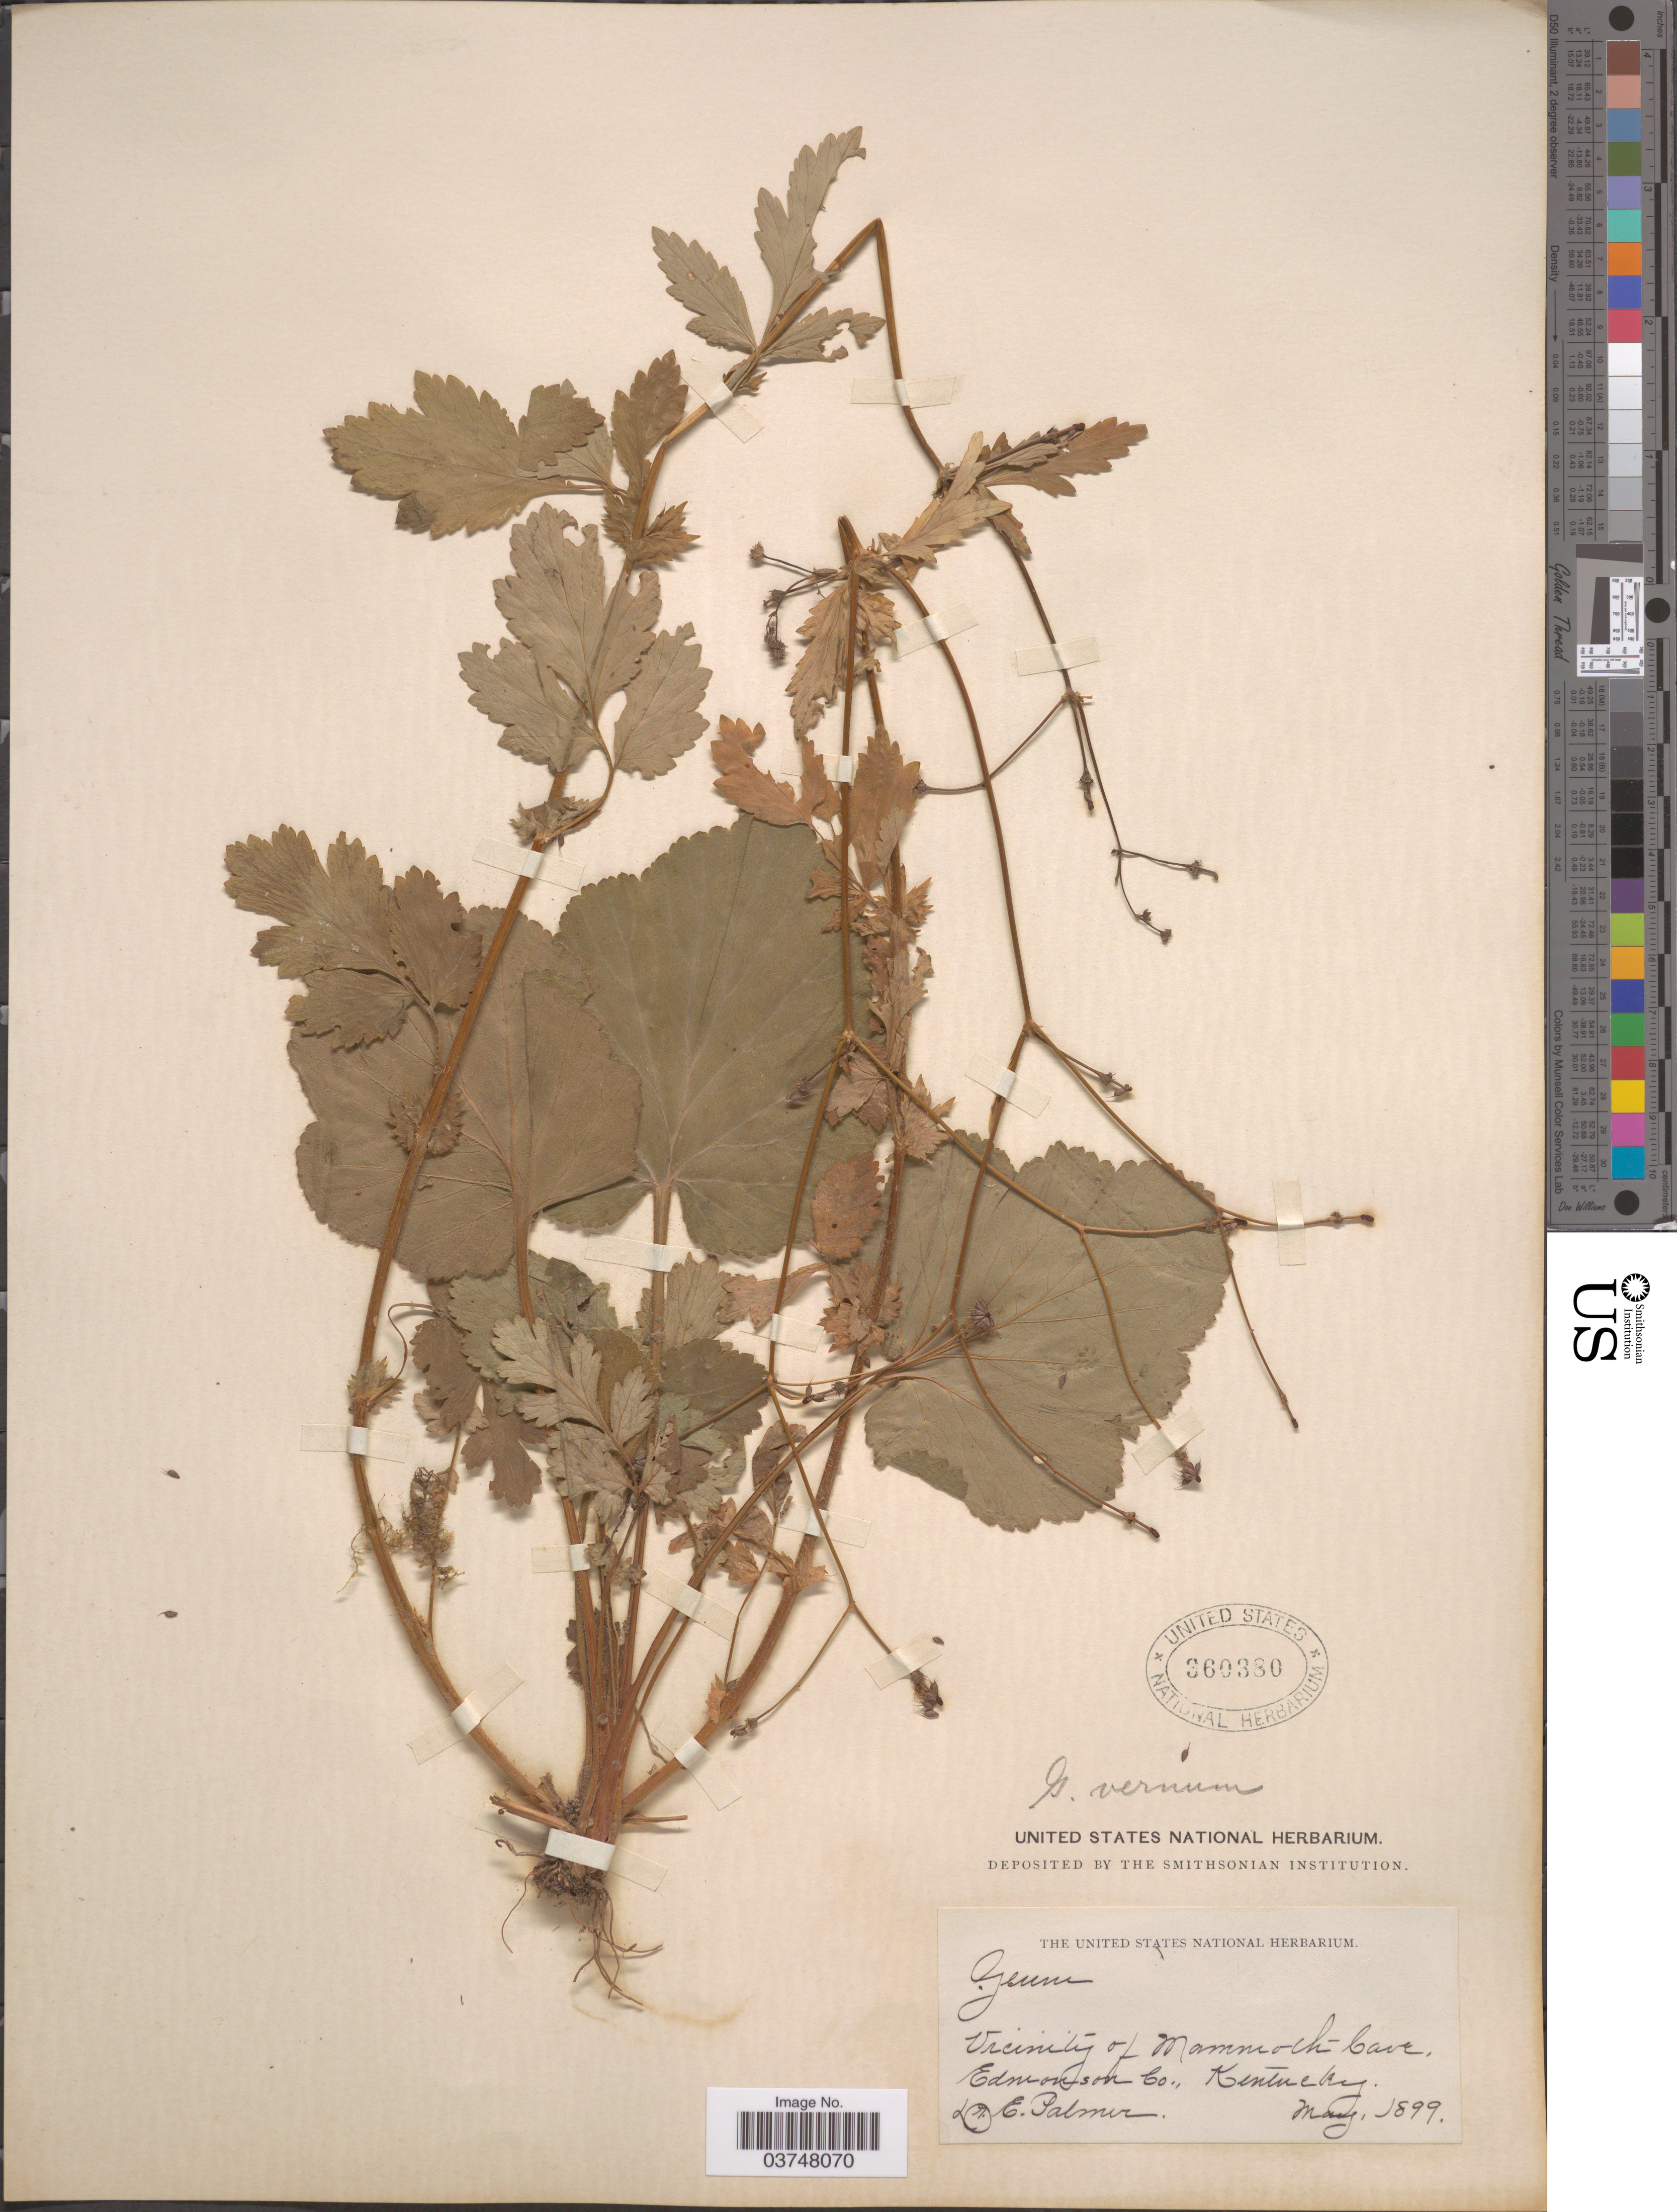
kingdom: Plantae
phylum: Tracheophyta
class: Magnoliopsida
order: Rosales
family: Rosaceae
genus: Geum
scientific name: Geum vernum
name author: (Raf.) Torr. & A. Gray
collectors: D. E. Palmer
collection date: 1899-05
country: United States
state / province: Kentucky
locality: Vicinity of Mammoth Cave. Edmonson Co.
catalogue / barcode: US 360380